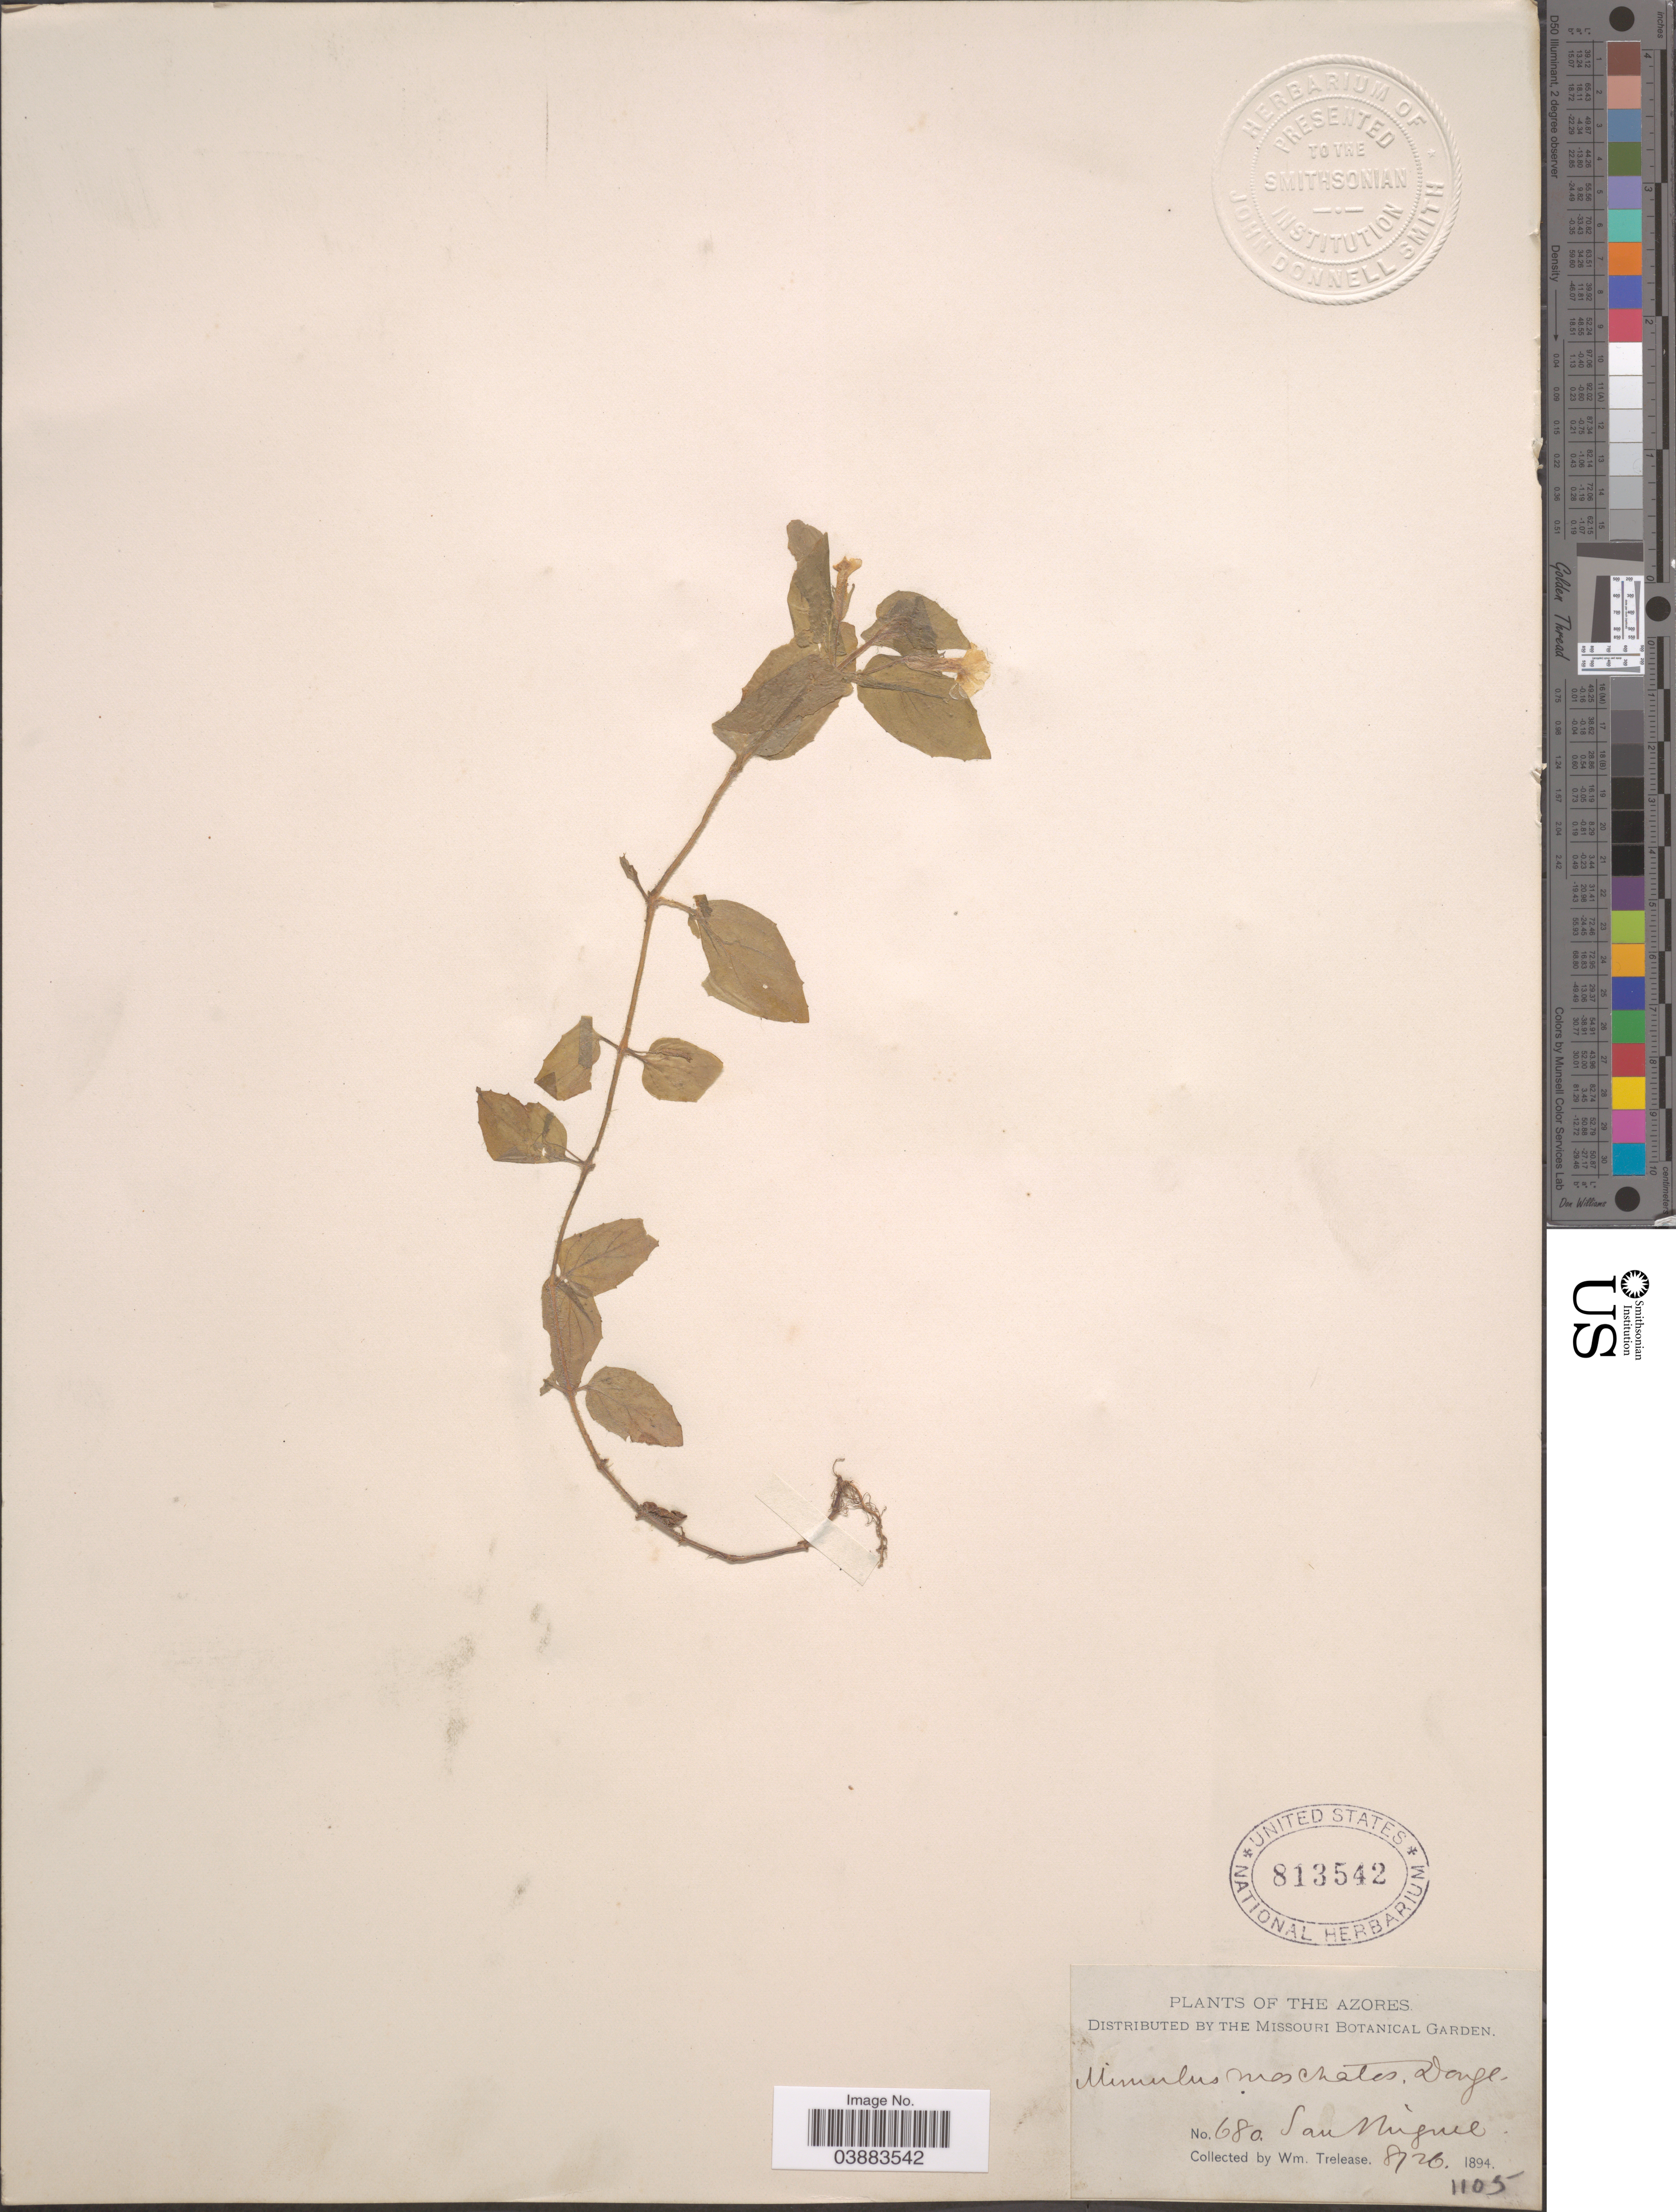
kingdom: Plantae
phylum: Tracheophyta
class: Magnoliopsida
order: Lamiales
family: Phrymaceae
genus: Mimulus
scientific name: Mimulus moschatus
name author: Douglas ex Lindl.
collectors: W. Trelease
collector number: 680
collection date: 1894-08-26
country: Portugal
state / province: Azores (Aut. Reg.)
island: São Miguel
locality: San Miguel.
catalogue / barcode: US 813542